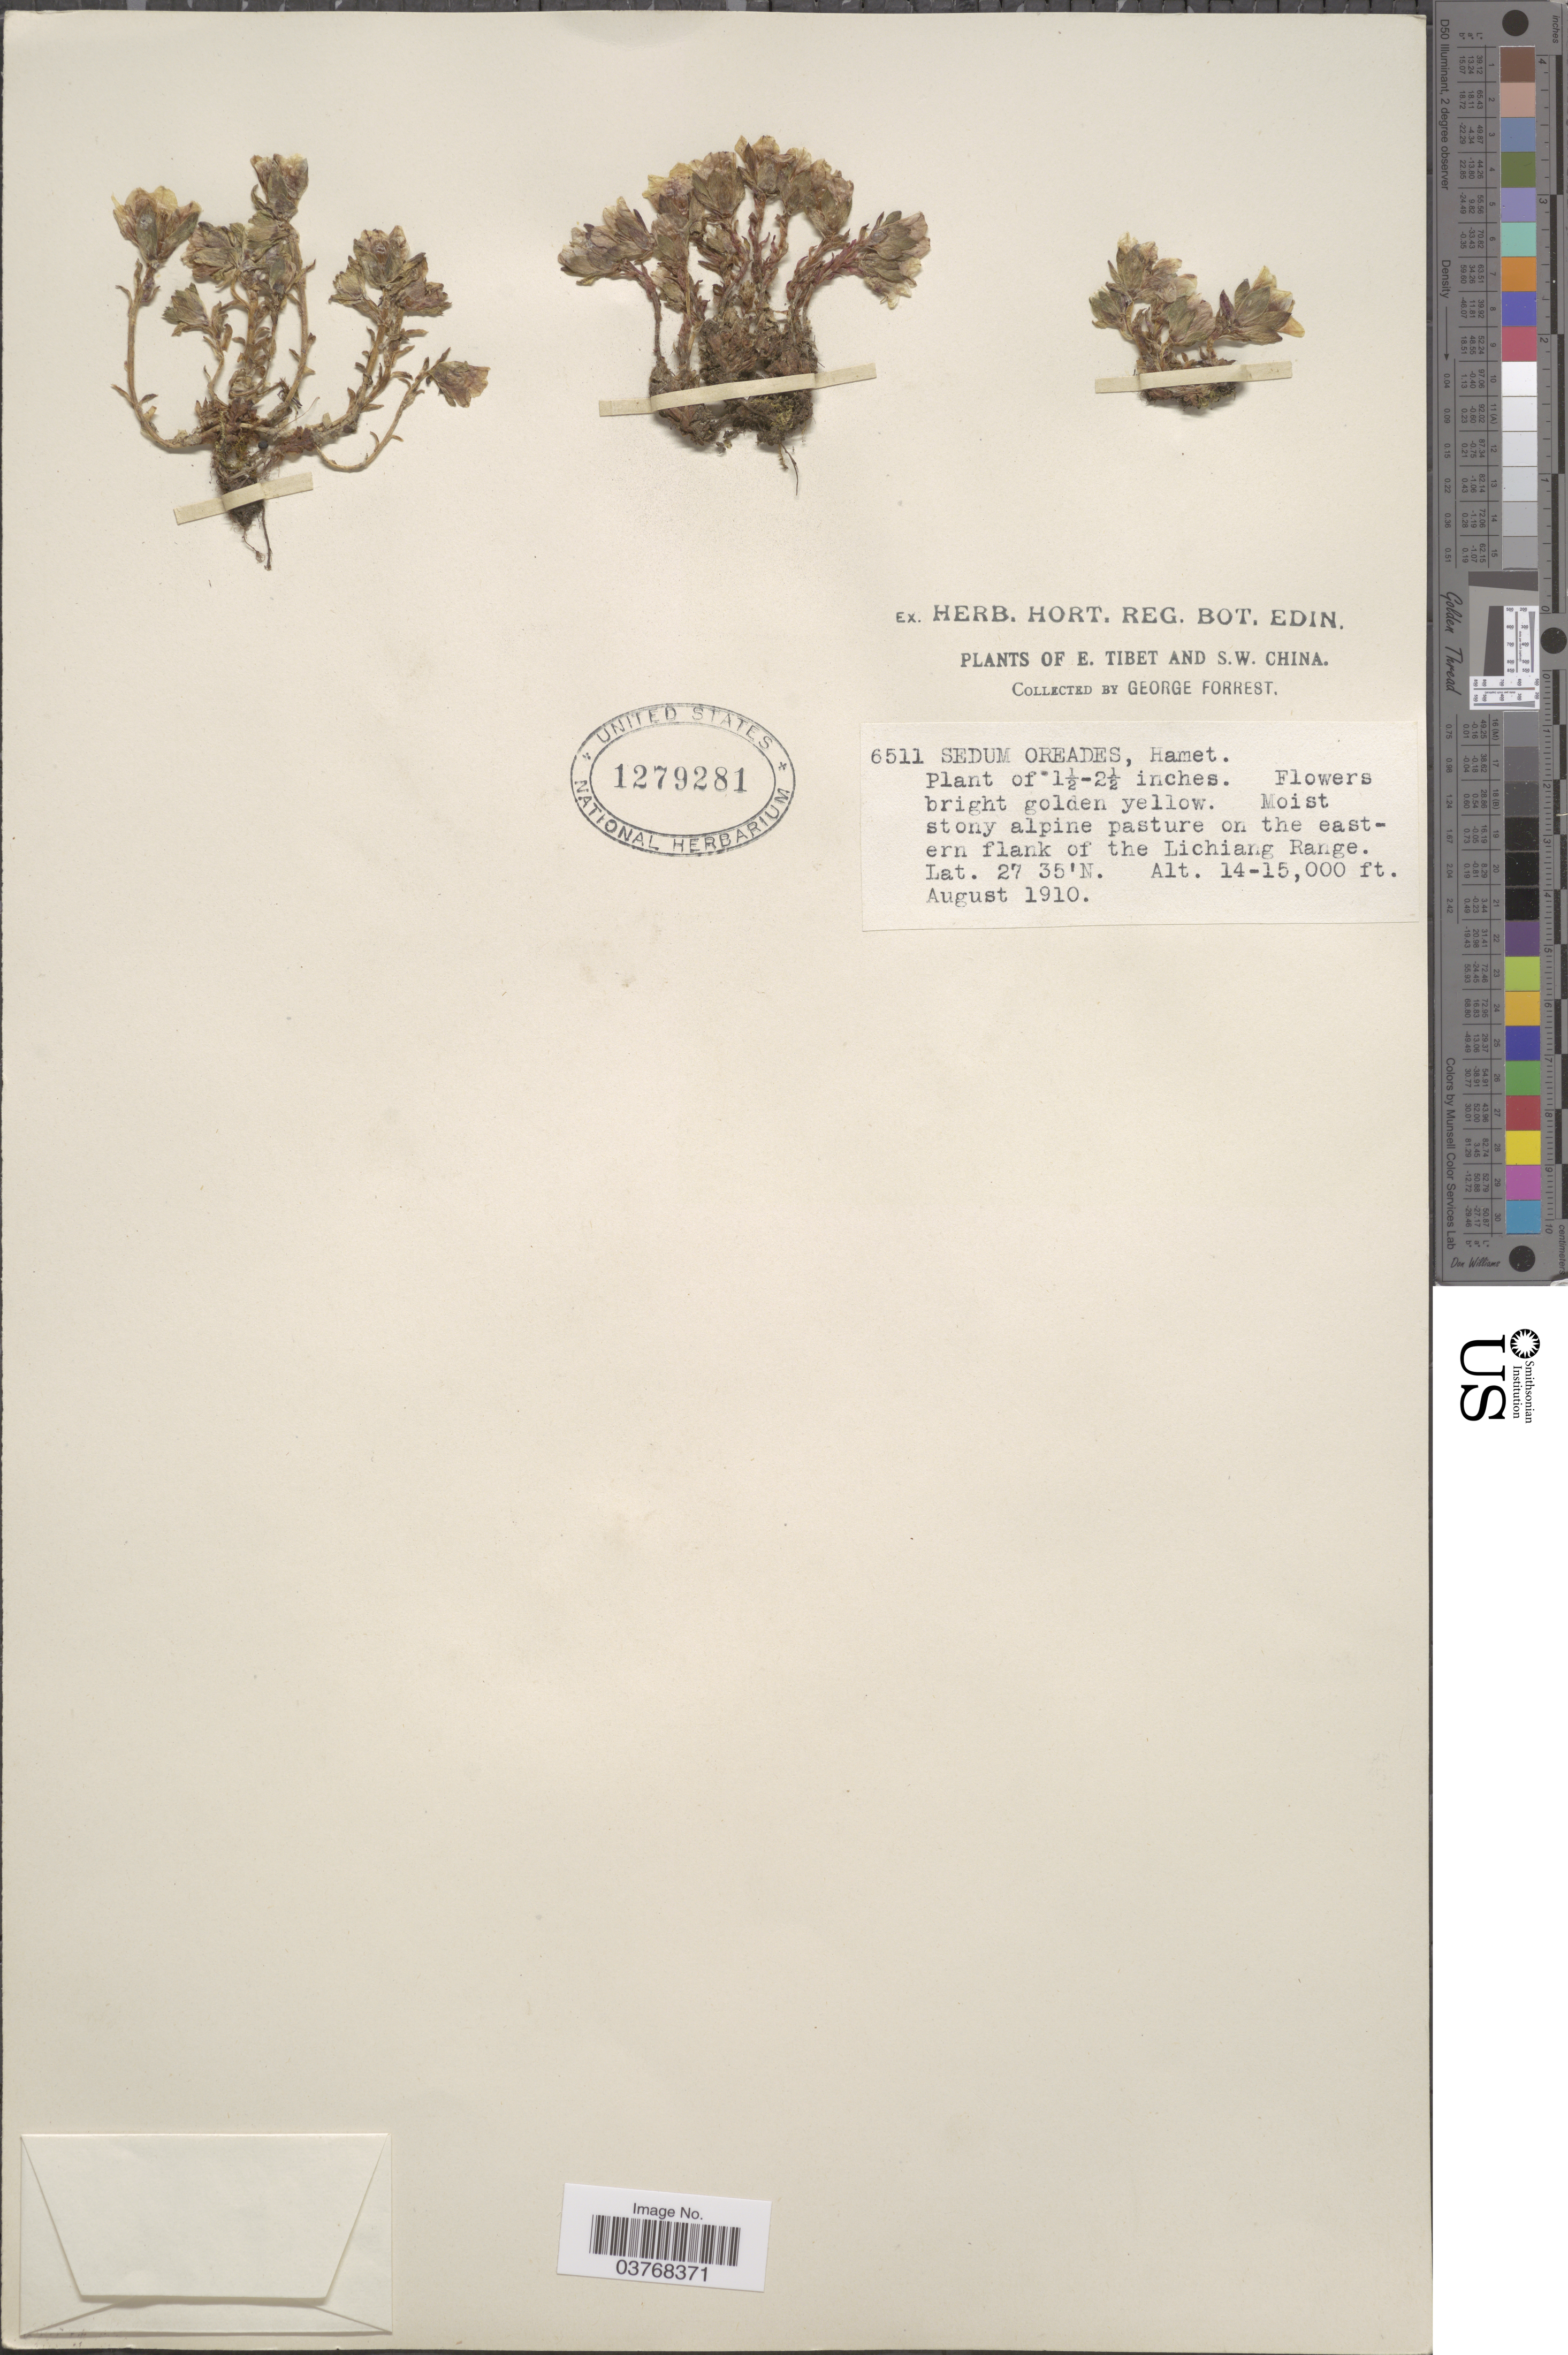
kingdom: Plantae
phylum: Tracheophyta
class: Magnoliopsida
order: Saxifragales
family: Crassulaceae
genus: Sedum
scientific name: Sedum oreades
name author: Raym.-Hamet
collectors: G. Forrest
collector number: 6511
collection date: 1910-08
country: China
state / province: Xizang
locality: E. Tibet and S.W. China. On the eastern flank of the Lichiang Range.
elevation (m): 4267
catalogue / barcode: US 1279281